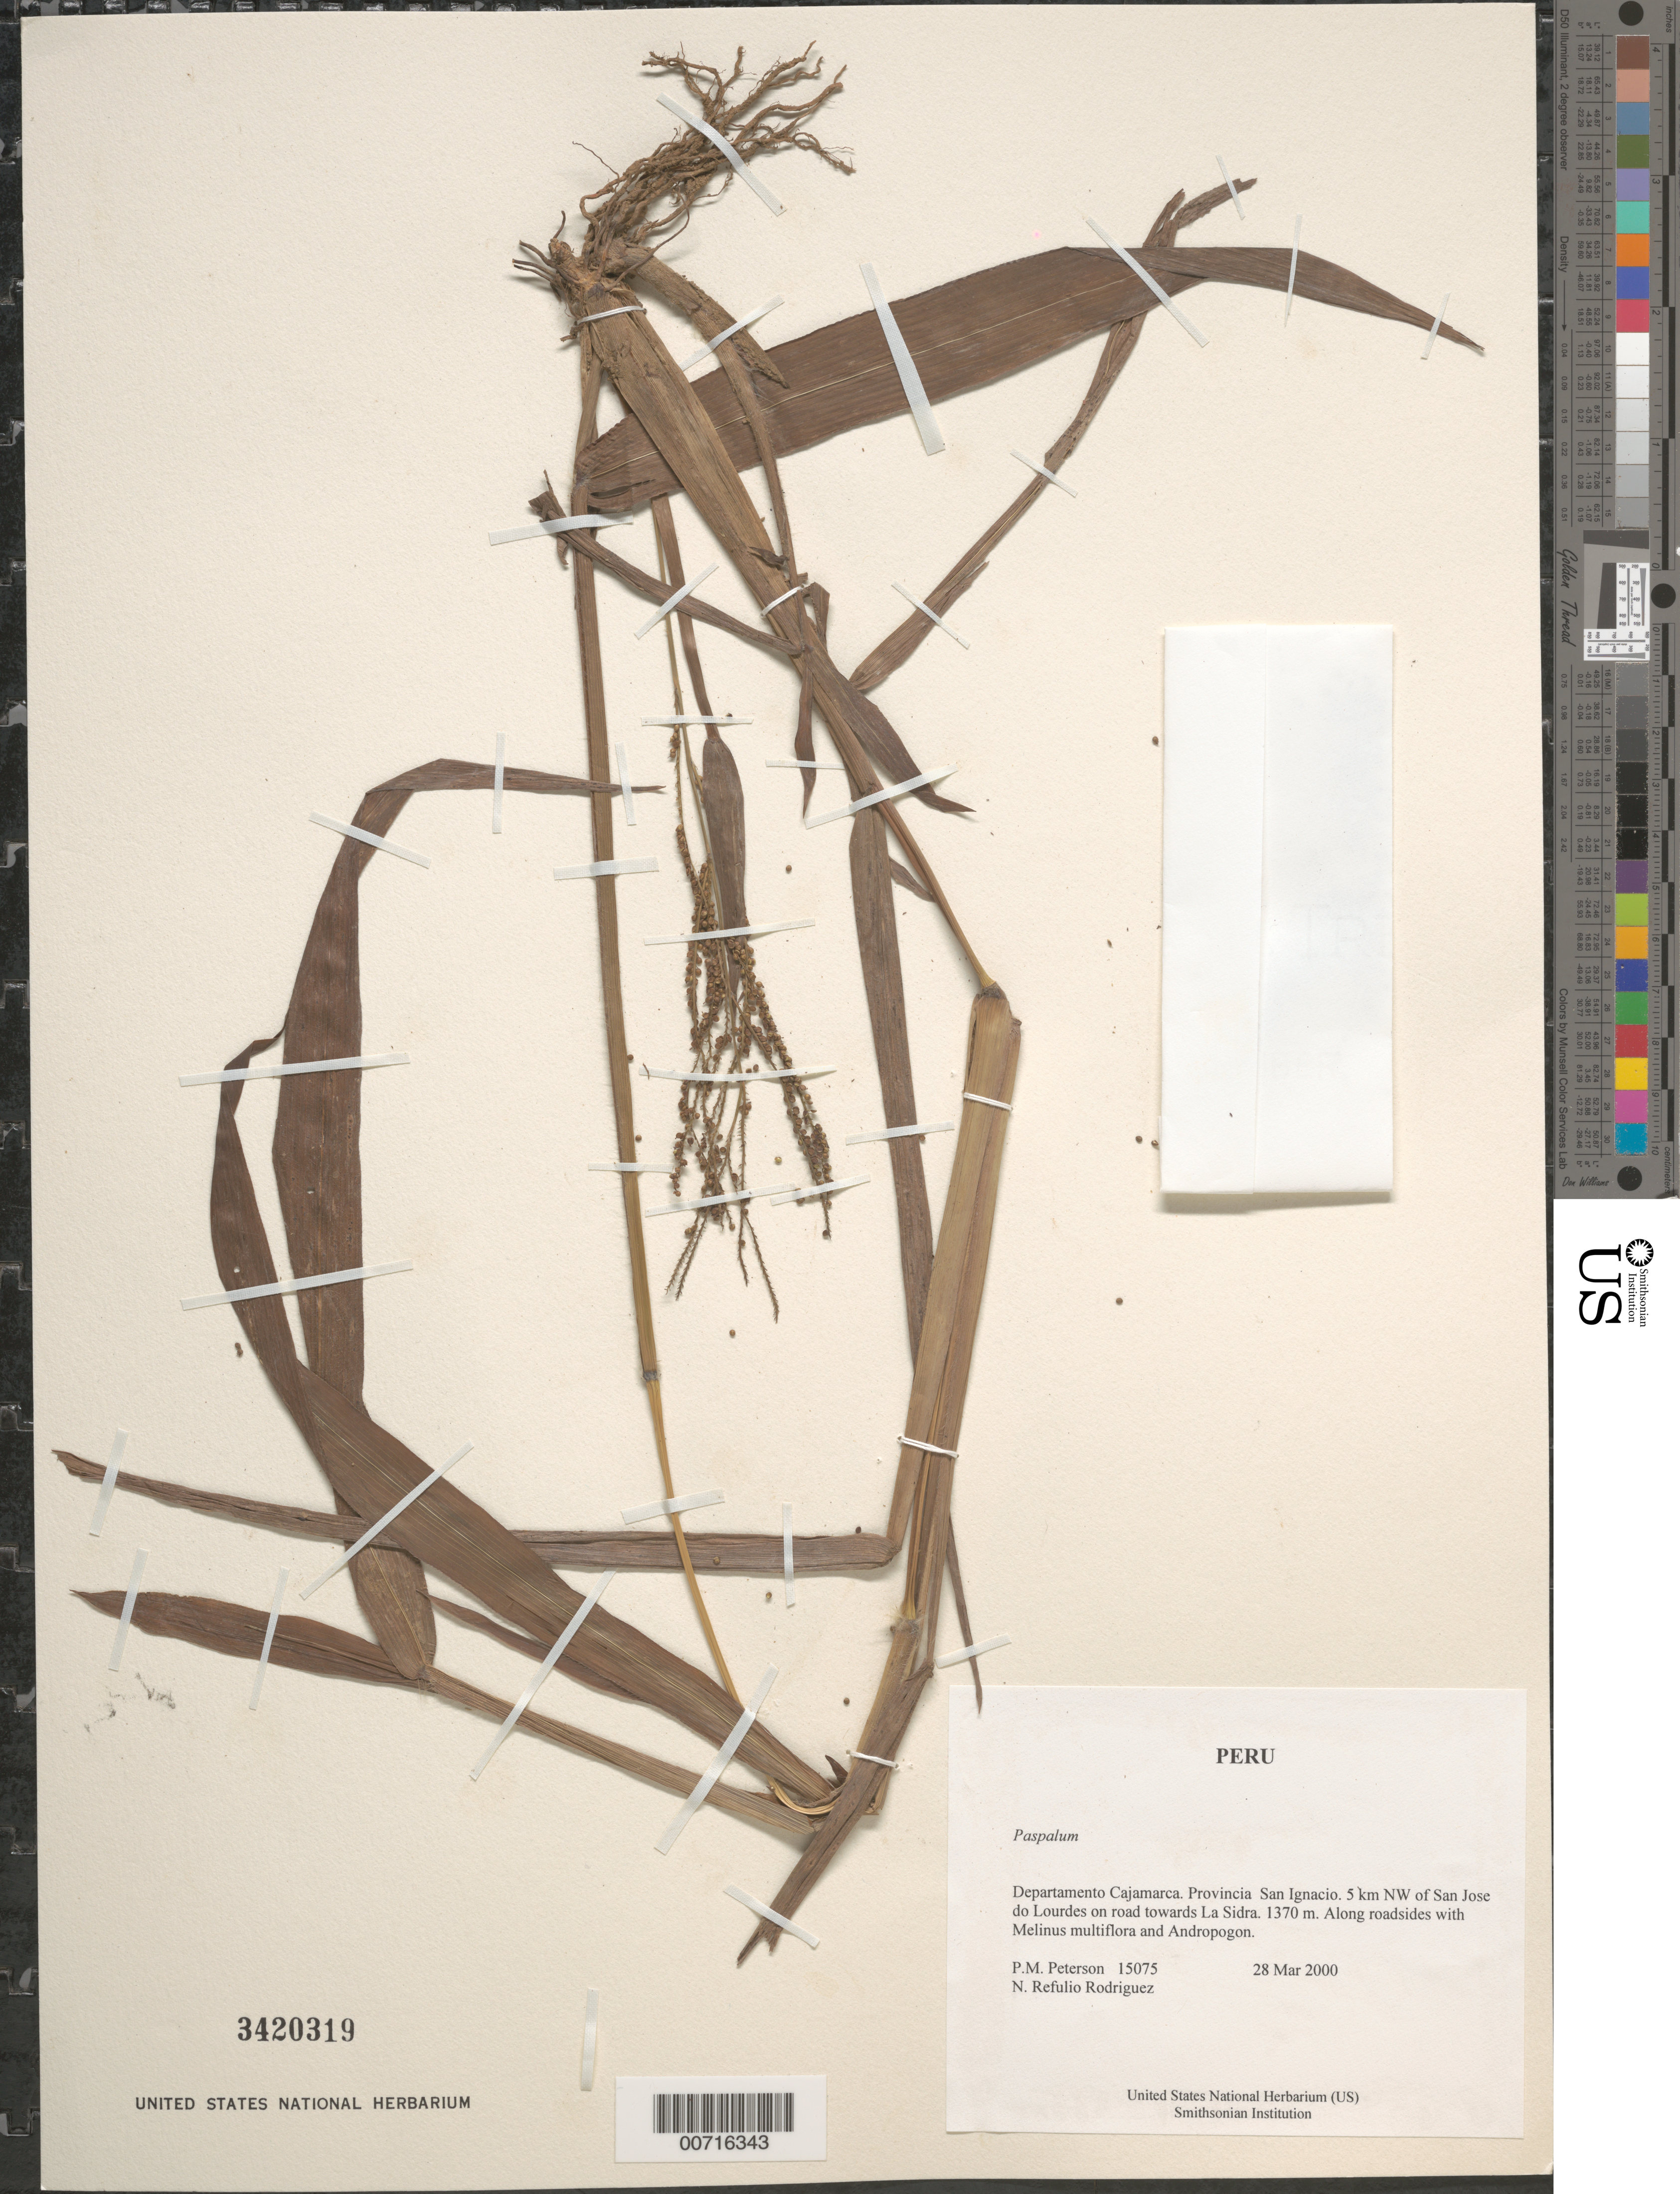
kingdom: Plantae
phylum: Tracheophyta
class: Liliopsida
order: Poales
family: Poaceae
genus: Paspalum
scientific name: Paspalum sp.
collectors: P. M. Peterson & N. Refulio-Rodríguez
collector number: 15075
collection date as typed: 28 Mar 2000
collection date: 2000-03-28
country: Peru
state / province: Cajamarca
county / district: San Ignacio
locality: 5 km NW of San Jose do Lourdes on road towards La Sidra.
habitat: Along roadsides with Melinus multiflora and Andropogon.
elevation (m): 1370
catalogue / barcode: US 3420319